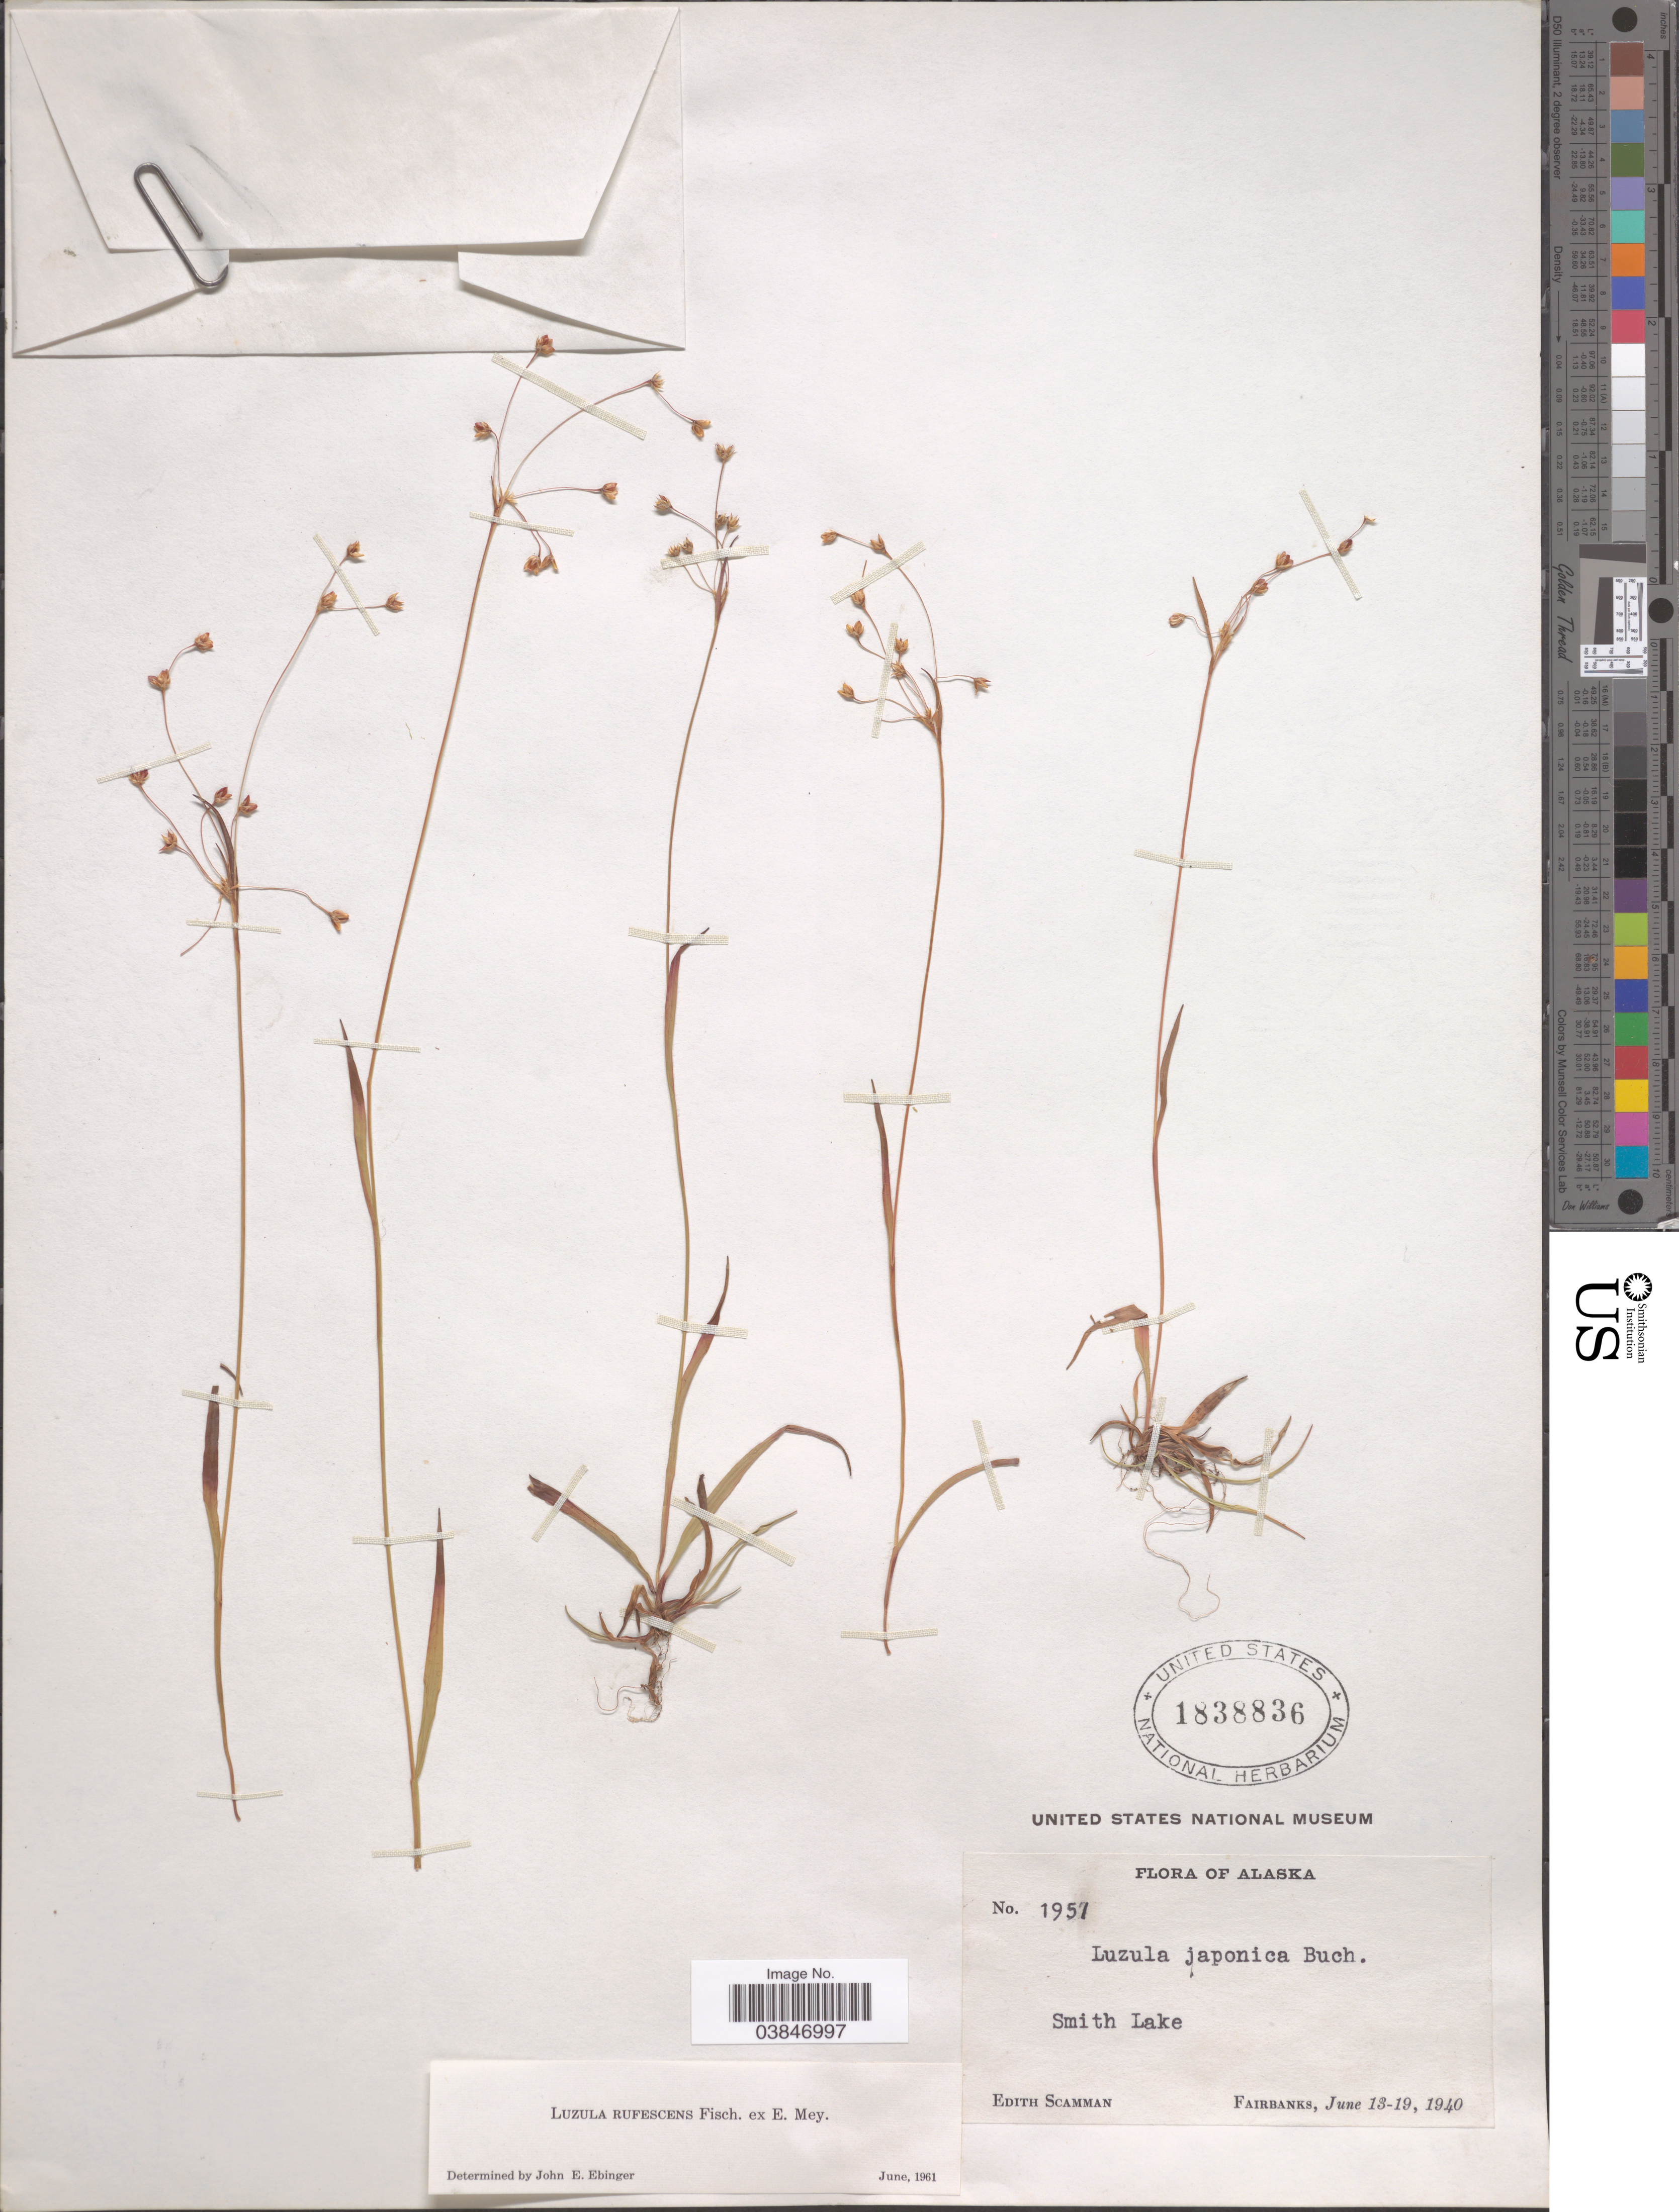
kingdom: Plantae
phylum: Tracheophyta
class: Liliopsida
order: Poales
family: Juncaceae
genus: Luzula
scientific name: Luzula rufescens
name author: Fisch. ex E. Mey.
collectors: E. Scamman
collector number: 1957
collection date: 1940-06-13/1940-06-19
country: United States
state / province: Alaska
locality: Smith Lake. Fairbanks.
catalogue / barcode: US 1838836